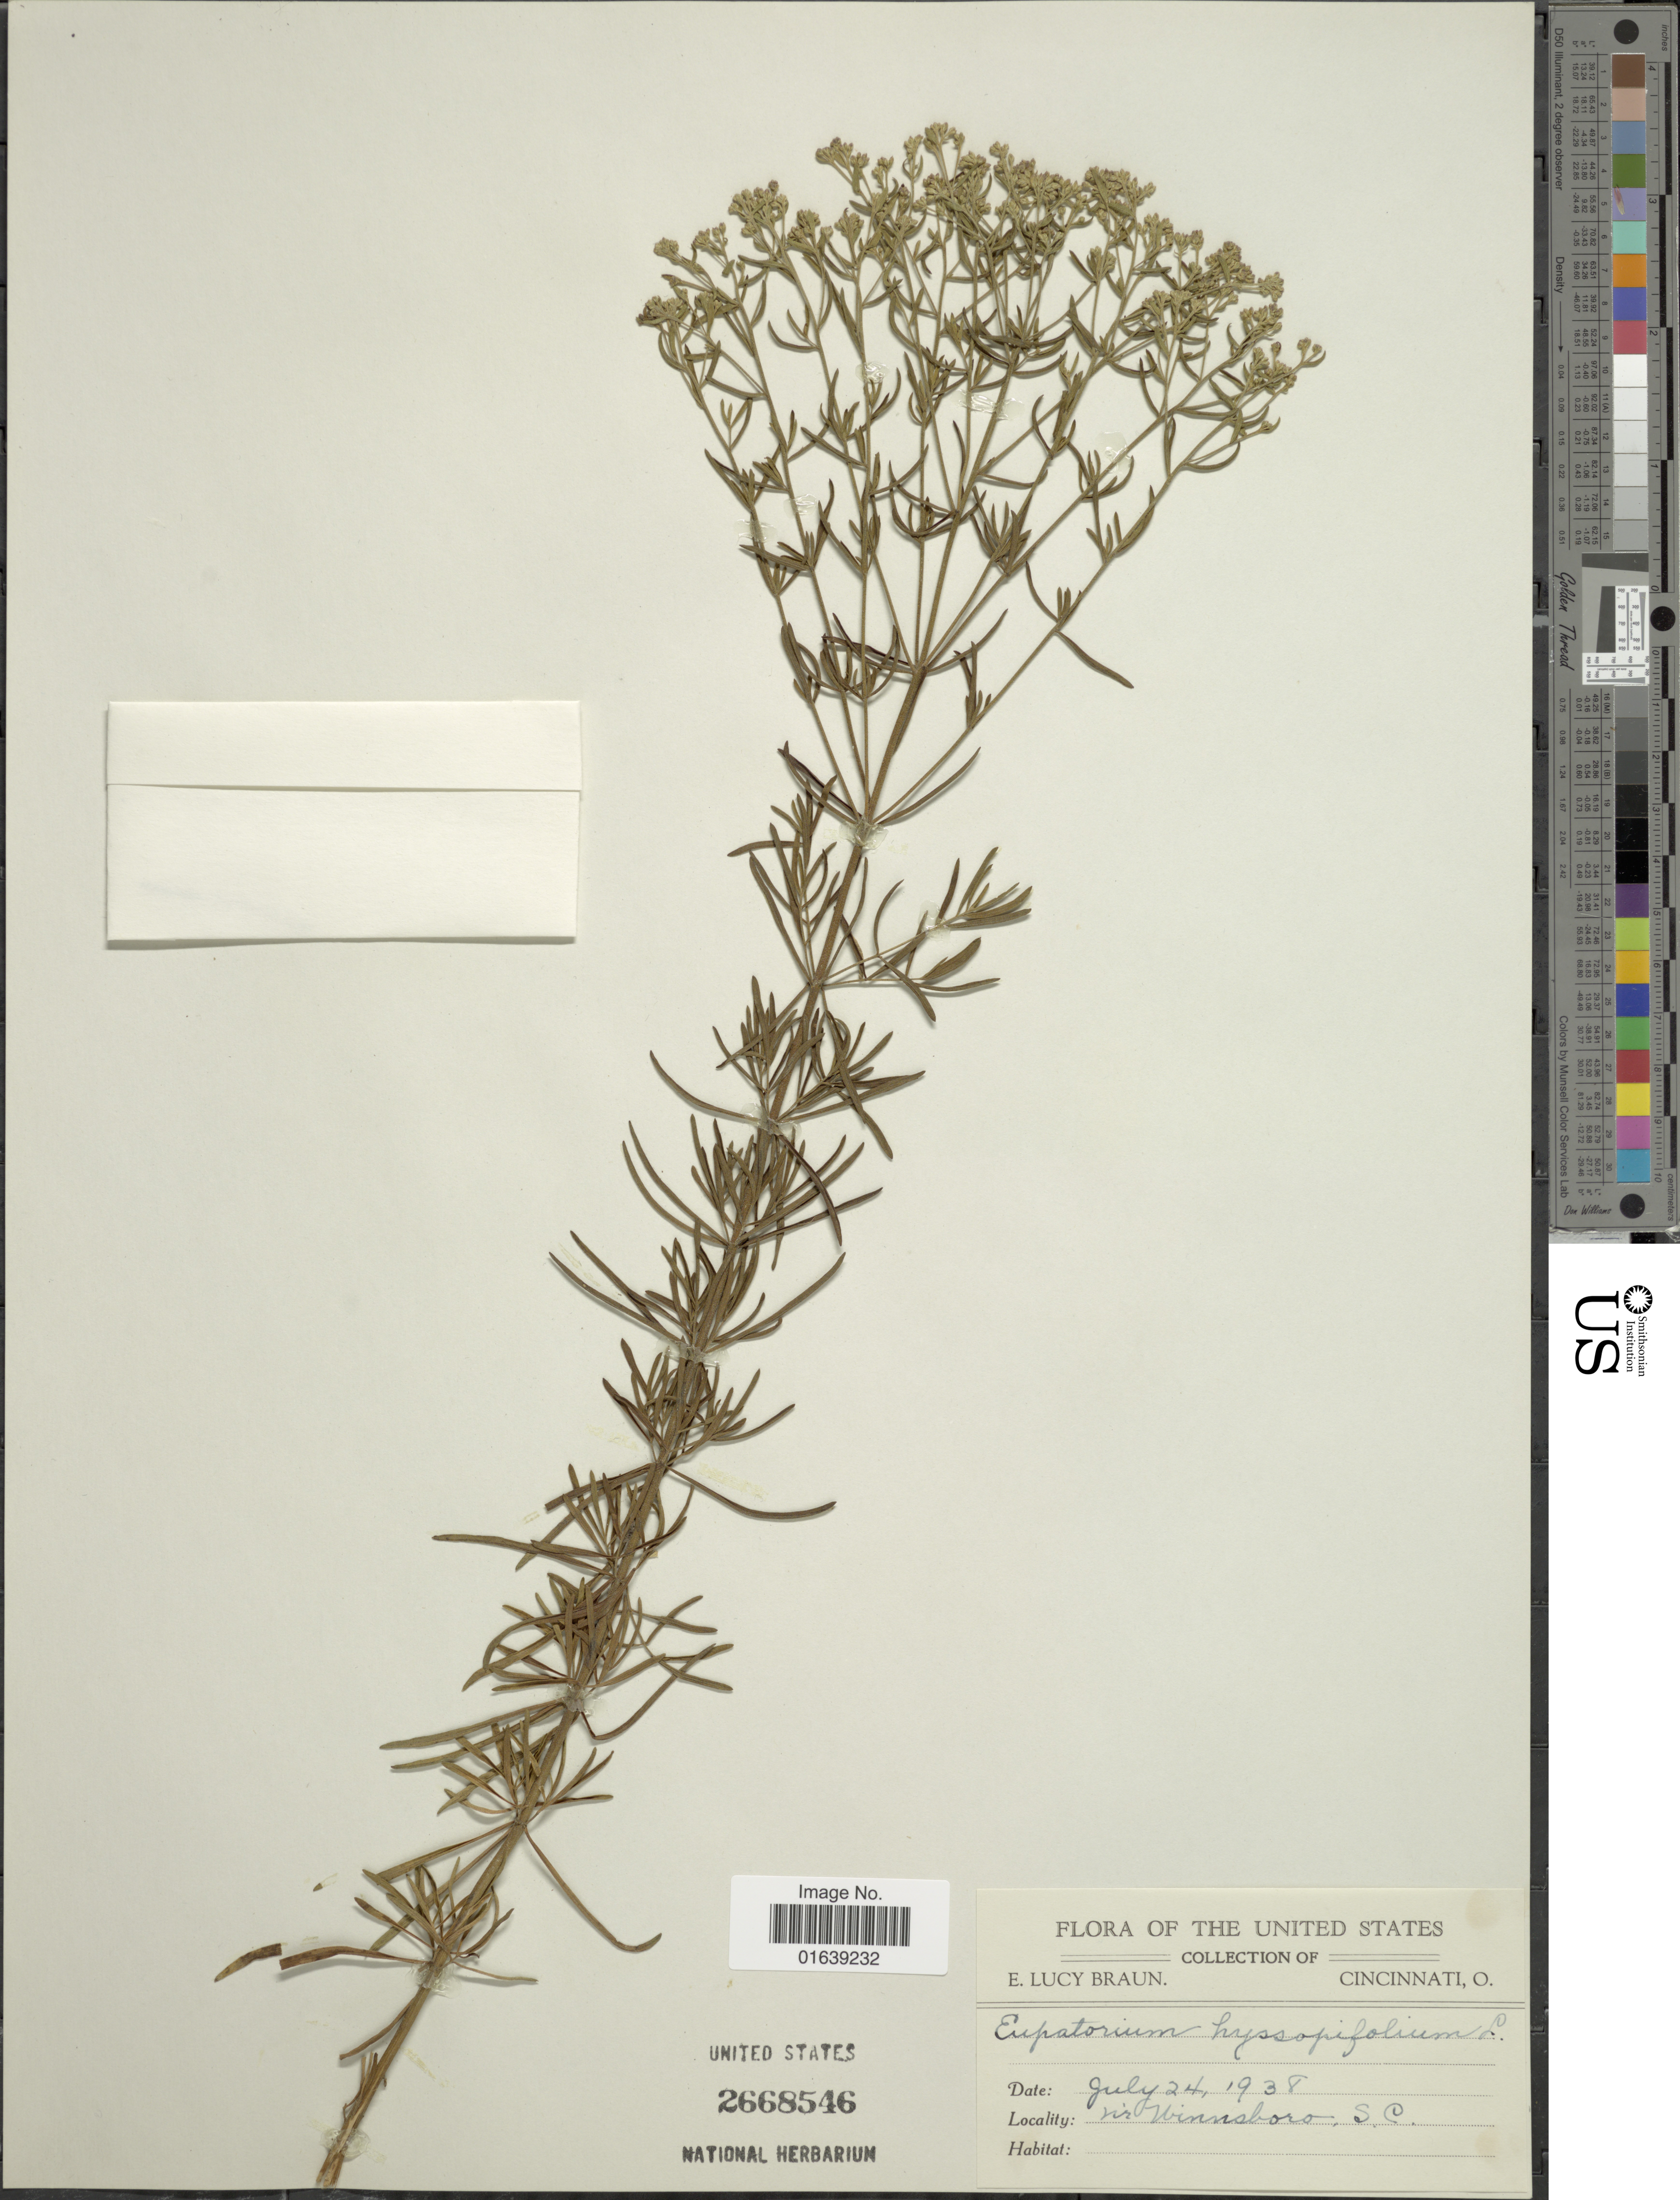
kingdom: Plantae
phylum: Tracheophyta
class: Magnoliopsida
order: Asterales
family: Asteraceae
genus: Eupatorium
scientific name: Eupatorium hyssopifolium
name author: L.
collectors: E. L. Braun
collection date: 1938-07-24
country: United States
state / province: South Carolina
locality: Nr. Krinnsboro. S.C.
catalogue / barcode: US 2668546